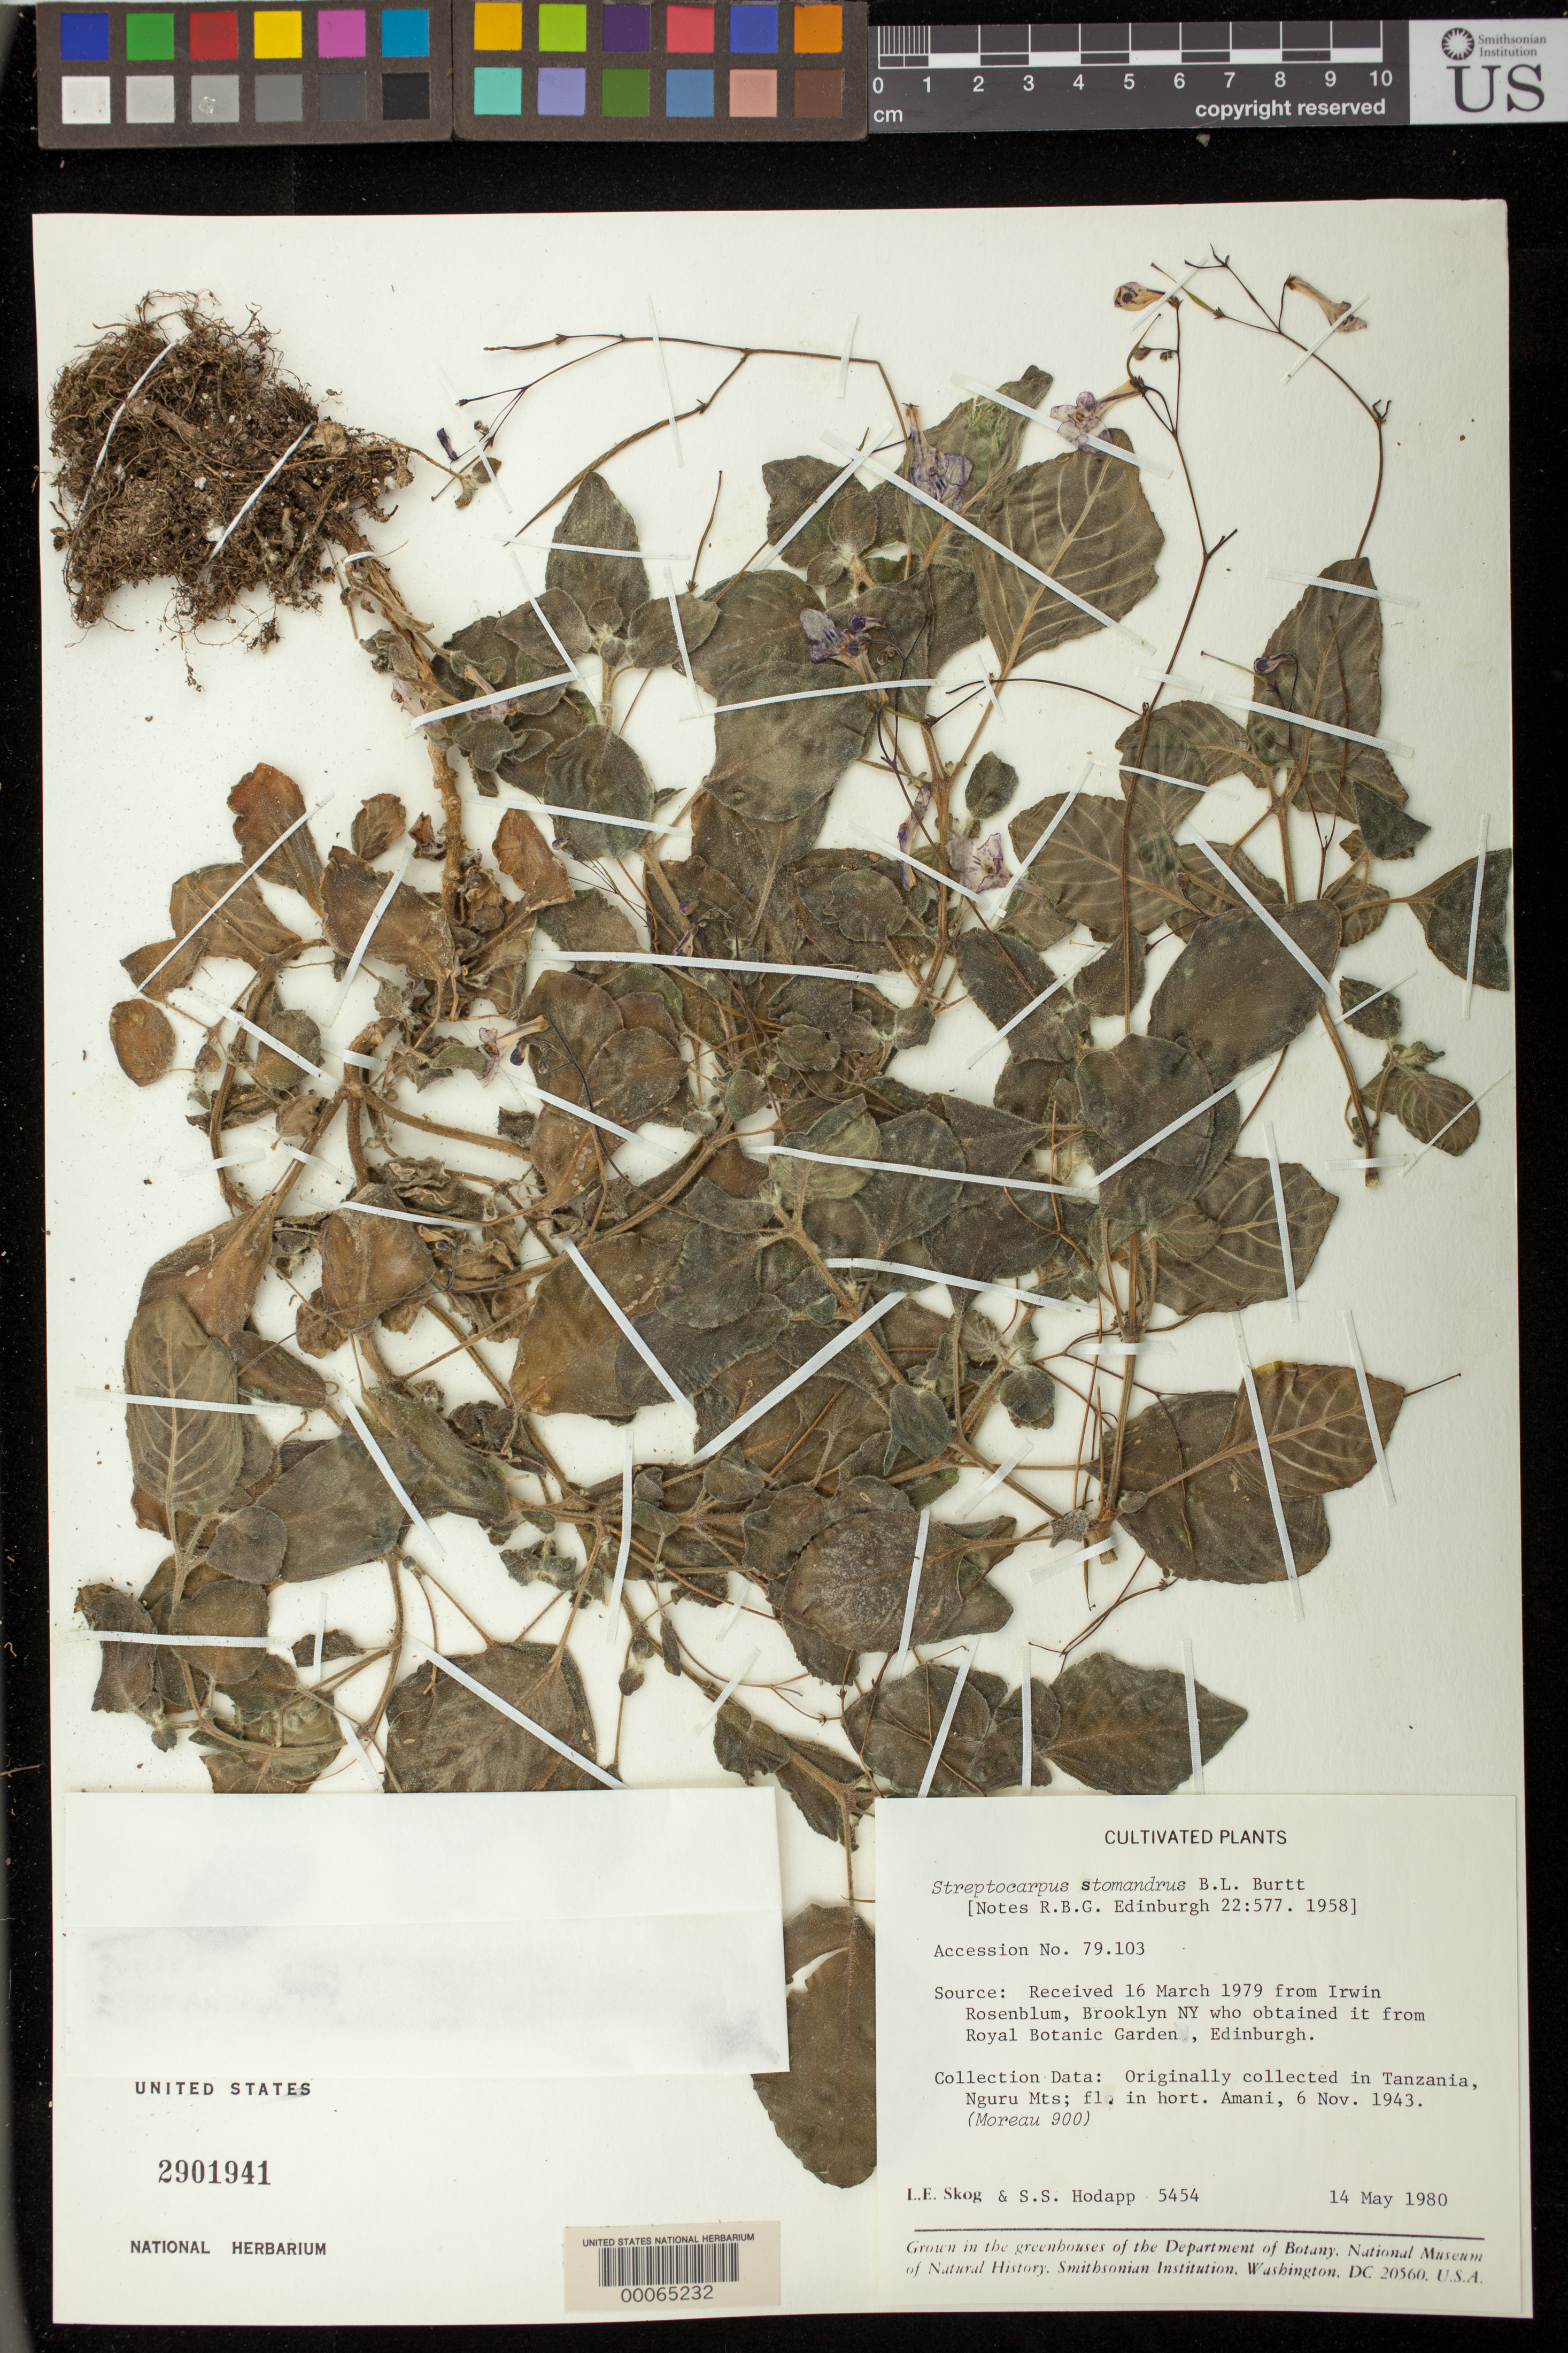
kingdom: Plantae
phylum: Tracheophyta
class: Magnoliopsida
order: Lamiales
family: Gesneriaceae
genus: Streptocarpus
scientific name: Streptocarpus stomandrus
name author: B.L. Burtt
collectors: L. E. Skog & S. Hodapp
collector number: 5454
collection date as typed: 14 May 1980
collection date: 1980-05-14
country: Tanzania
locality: U.S.A., District of Columbia, greenhouse at US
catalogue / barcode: US 2901941